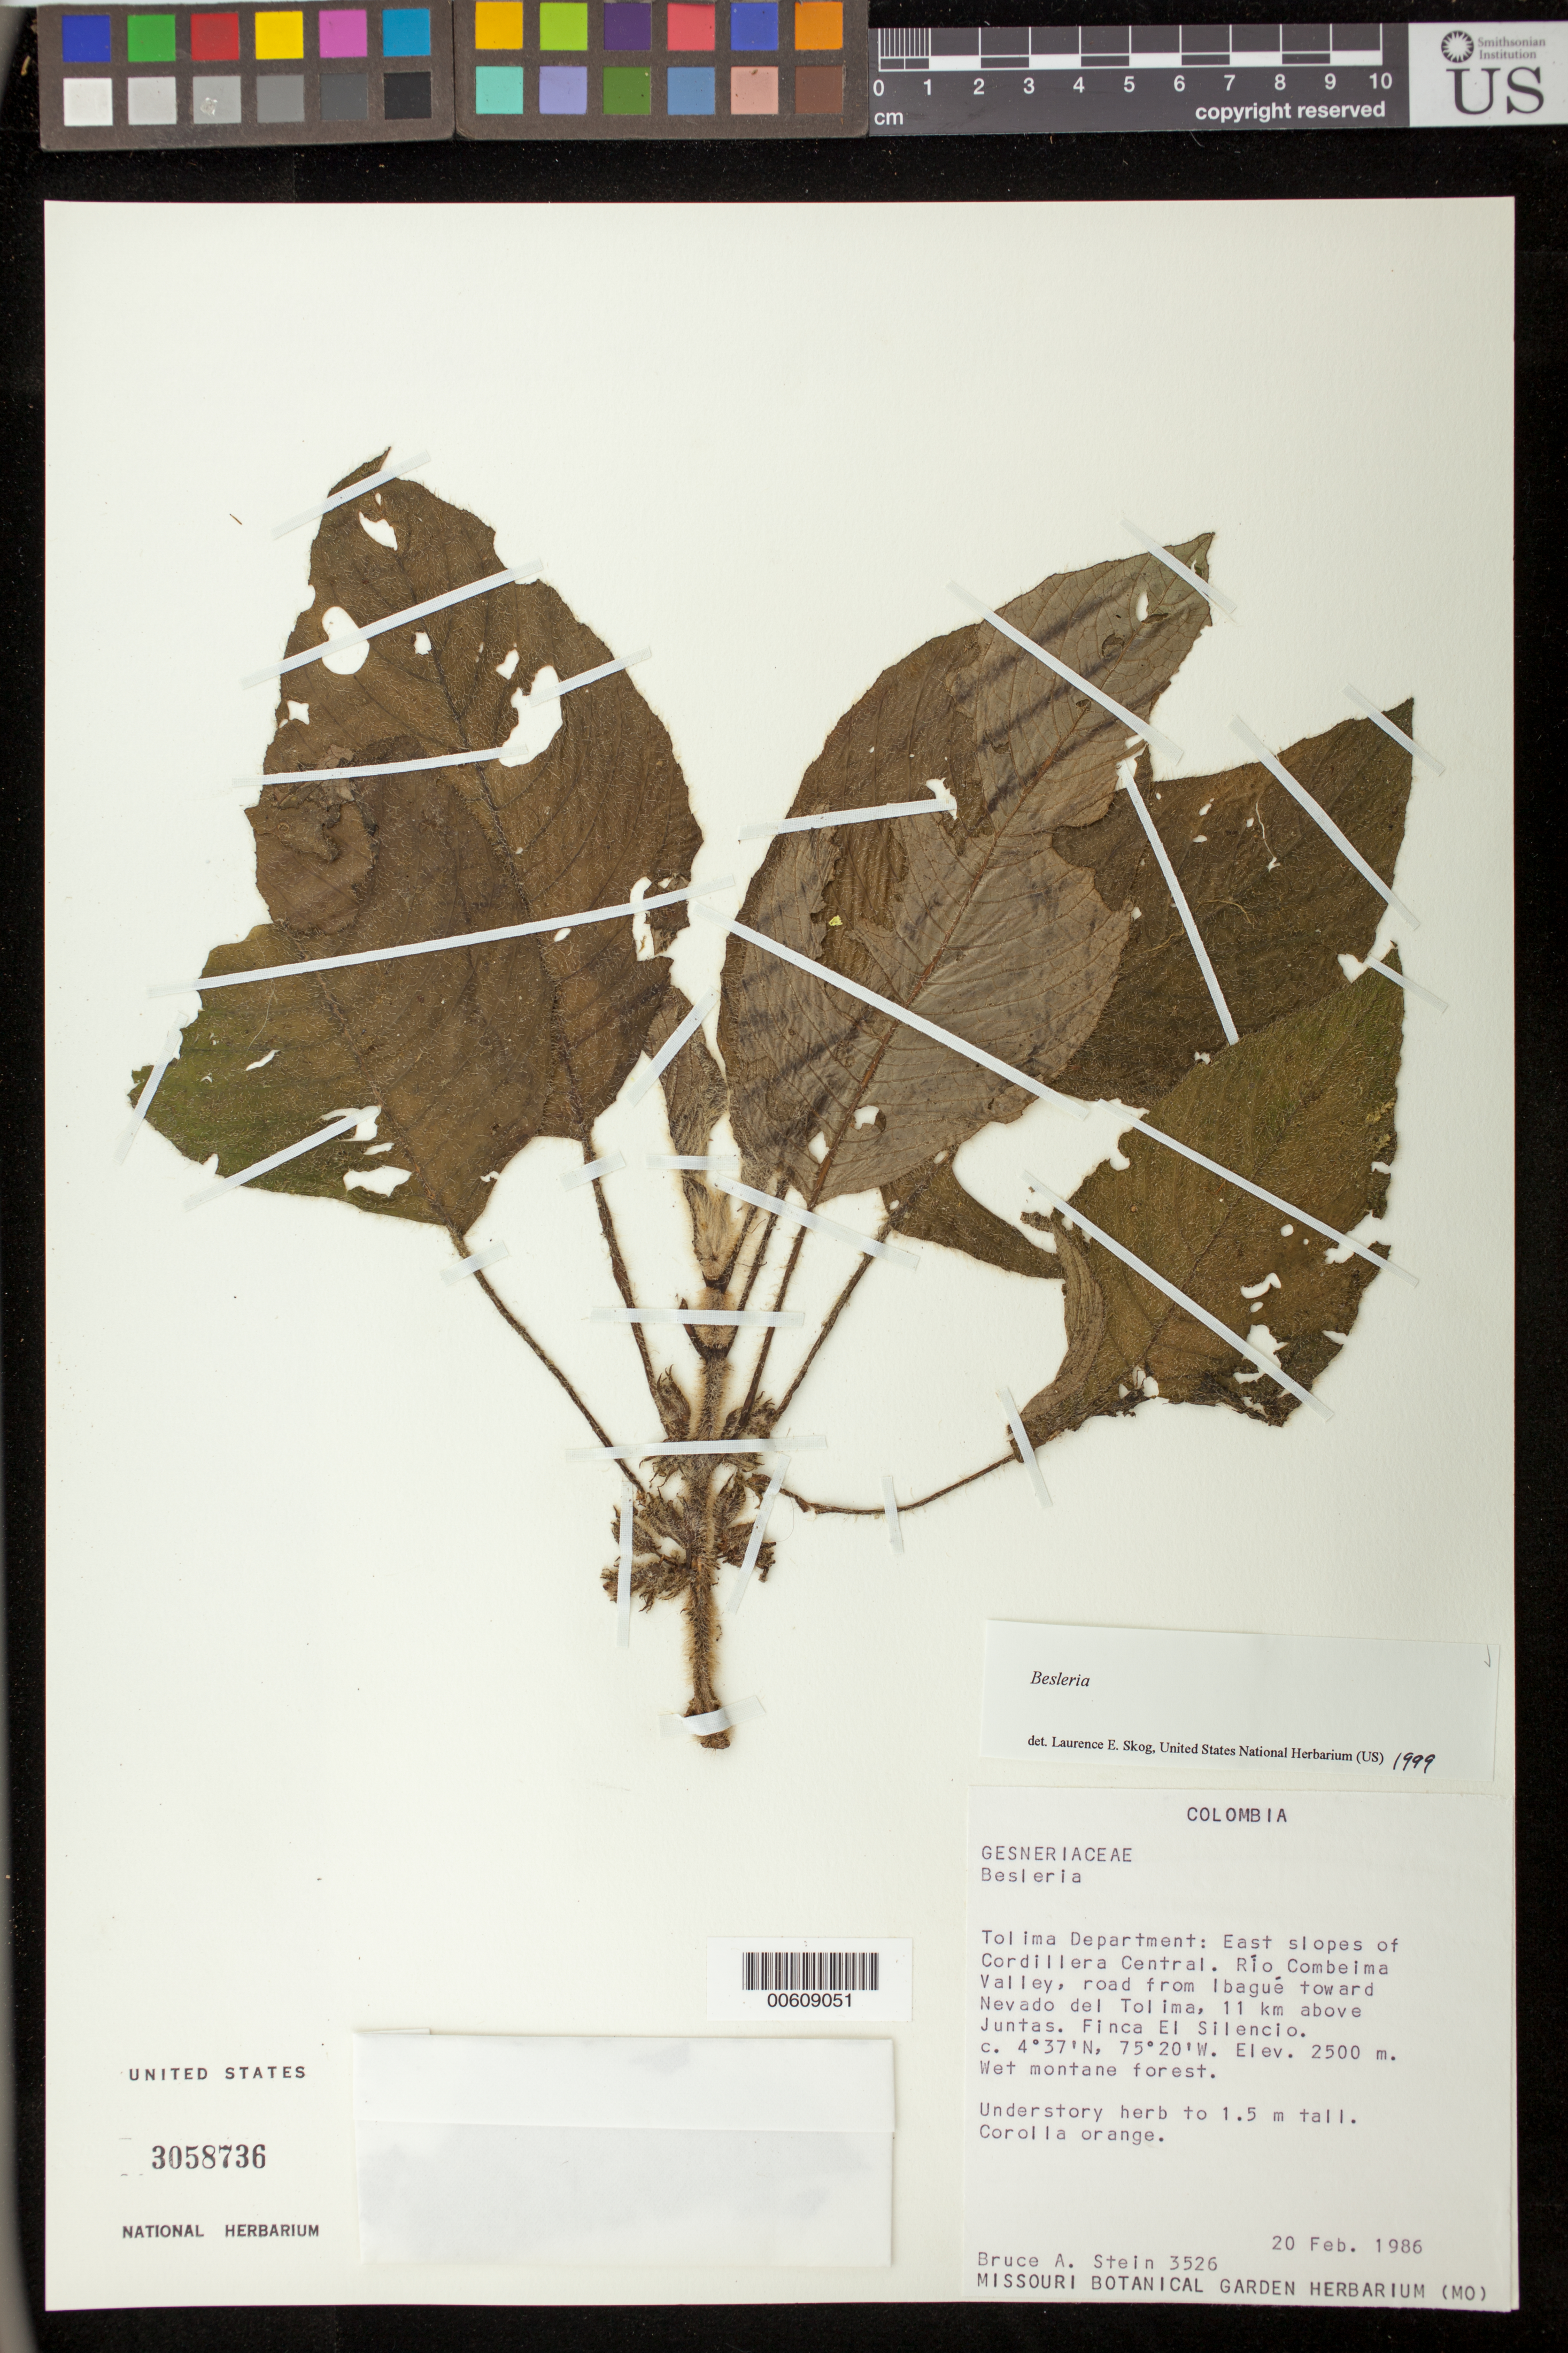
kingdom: Plantae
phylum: Tracheophyta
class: Magnoliopsida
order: Lamiales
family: Gesneriaceae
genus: Besleria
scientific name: Besleria sp.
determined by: Skog, Laurence E.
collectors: B. A. Stein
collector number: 3526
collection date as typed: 20 Feb 1986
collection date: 1986-02-20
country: Colombia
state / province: Tolima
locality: East slopes of Cordillera Central; Río Combeima Valley, road from Ibagué toward Nevado del Tolima, 11 km above Juntas, Finca El Silencio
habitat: Wet montane forest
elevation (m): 2500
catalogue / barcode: US 3058736